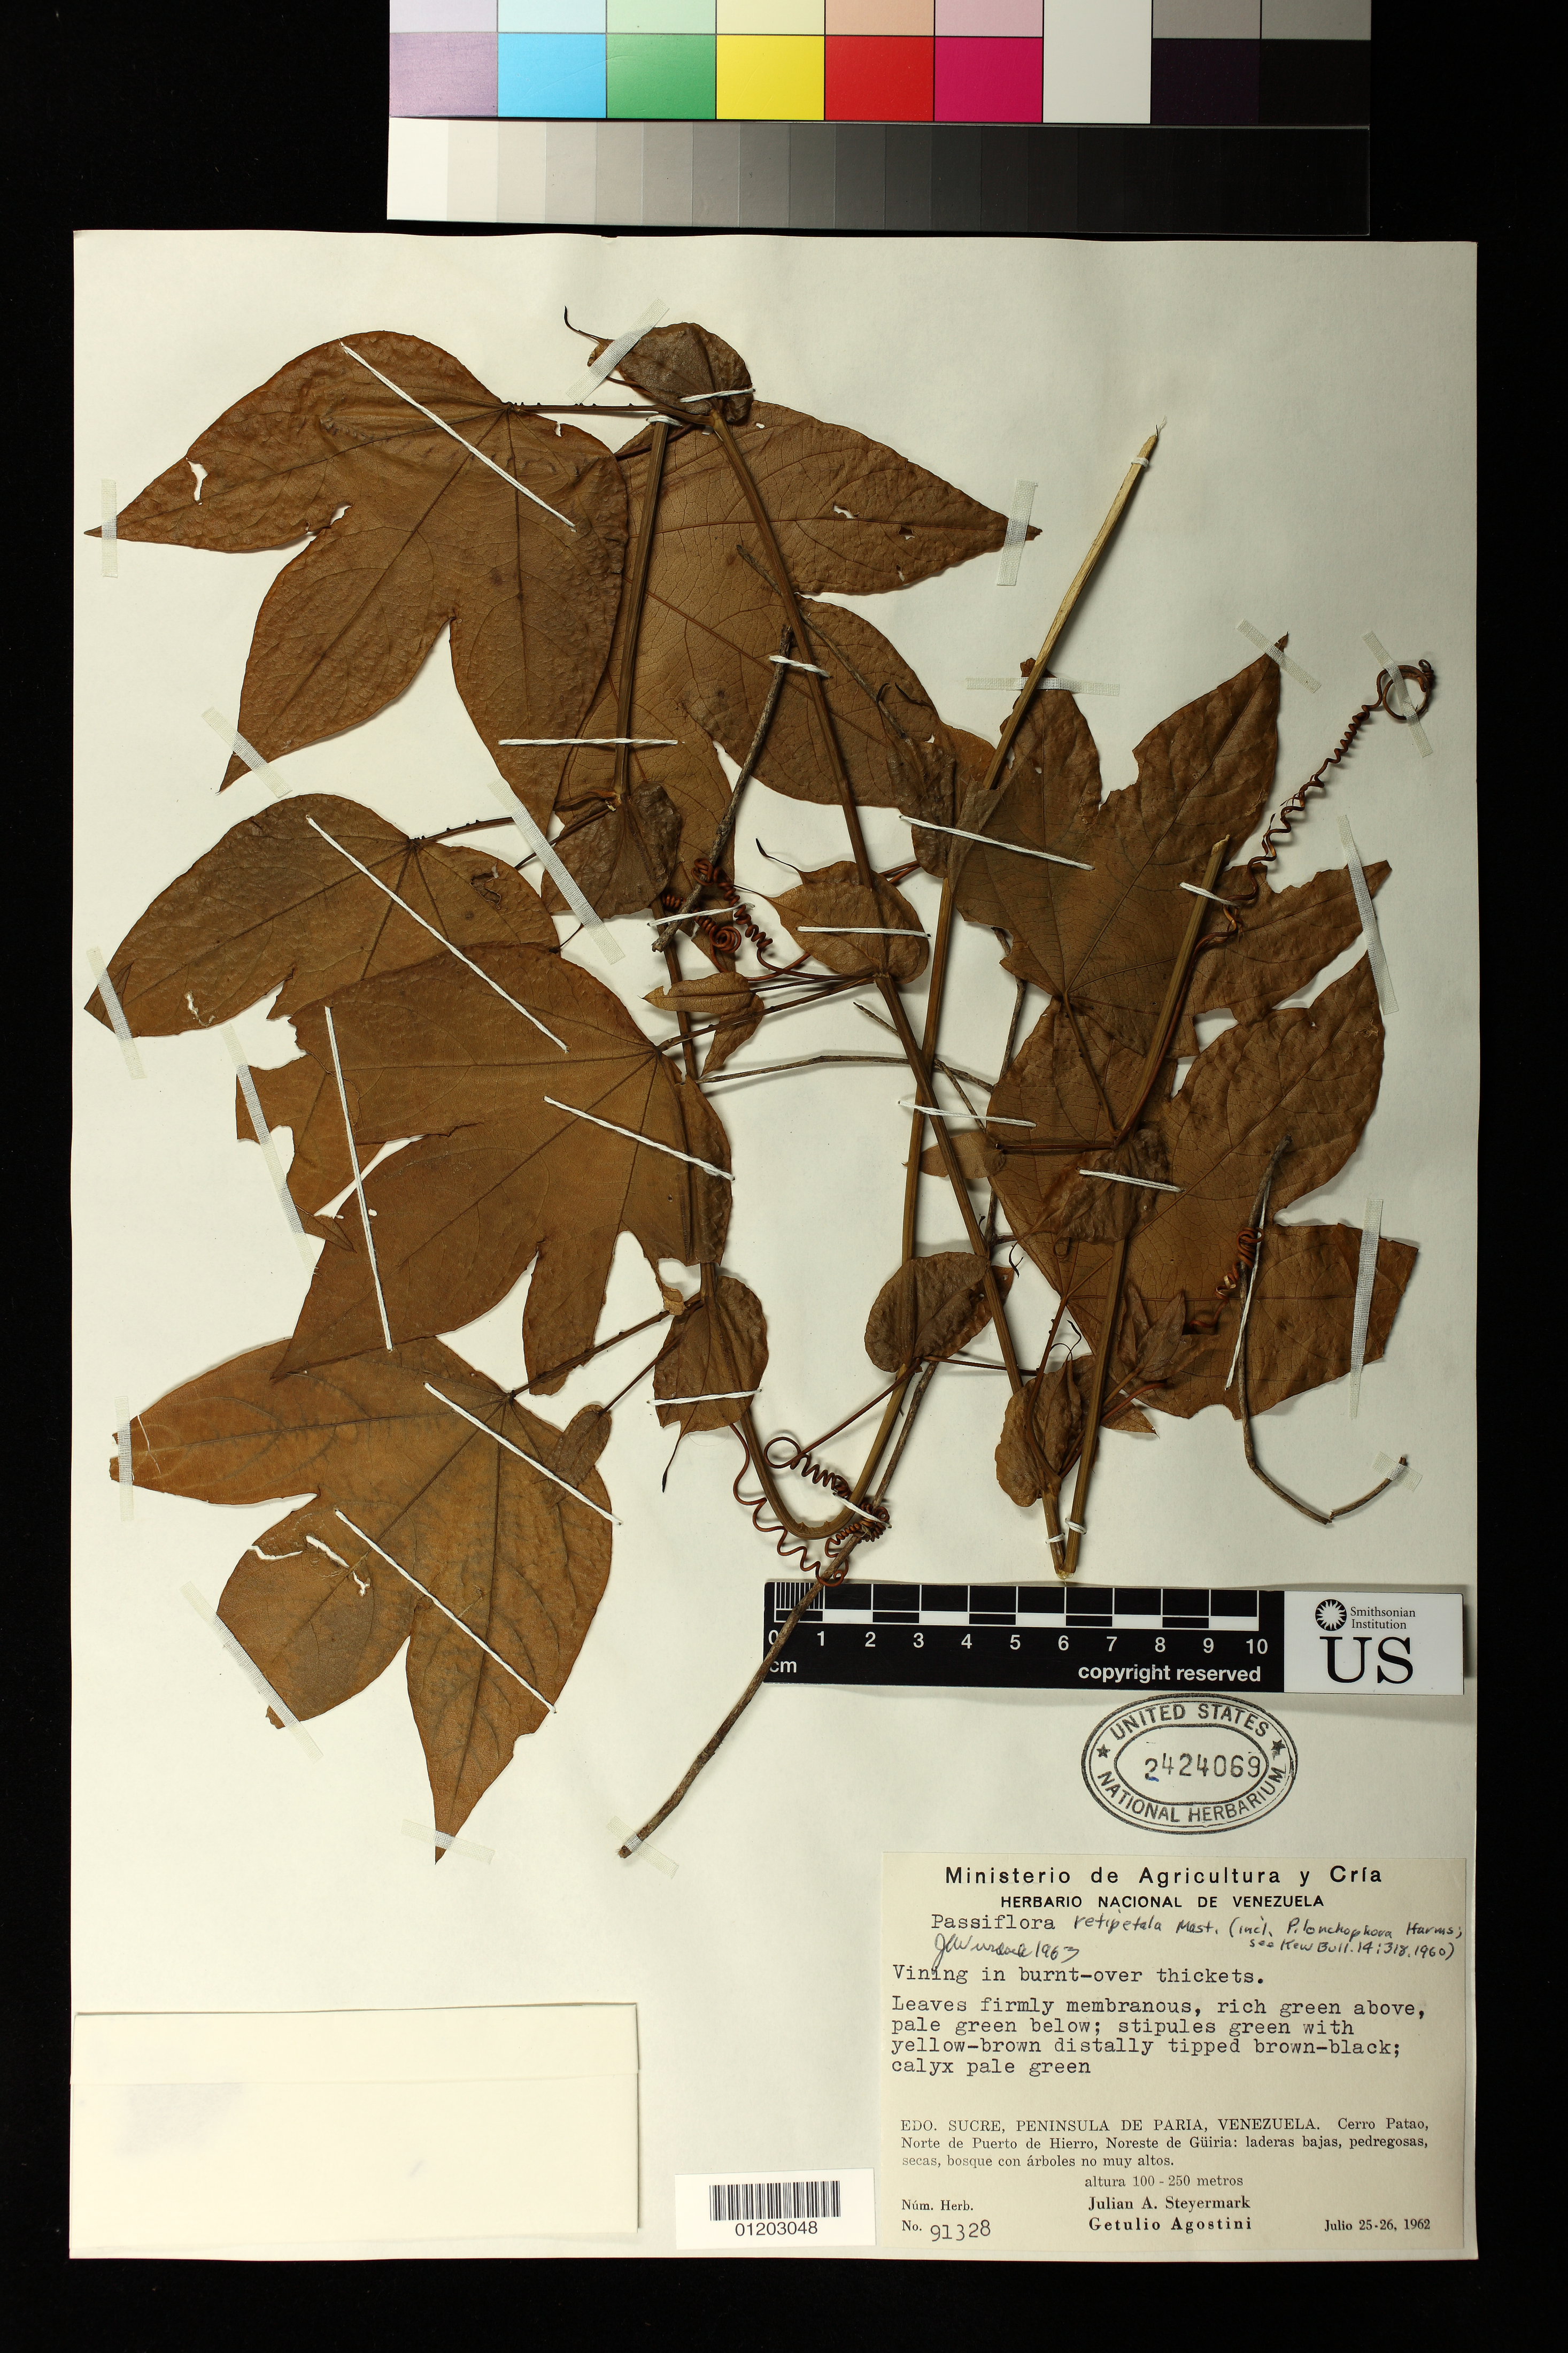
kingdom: Plantae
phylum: Tracheophyta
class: Magnoliopsida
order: Malpighiales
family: Passifloraceae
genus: Passiflora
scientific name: Passiflora retipetala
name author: Mast.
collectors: J. Steyermark & G. Agostini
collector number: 91328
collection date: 1962-07-25/1962-07-26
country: Venezuela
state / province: Sucre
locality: Peninsula de Paria. Cerro Patao, Norte de Puerto de Hierro, Noresto de Güiria: laderas bajas, pedregosas, secas, bosque con árboles no muy altos.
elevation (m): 100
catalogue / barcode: US 2424069